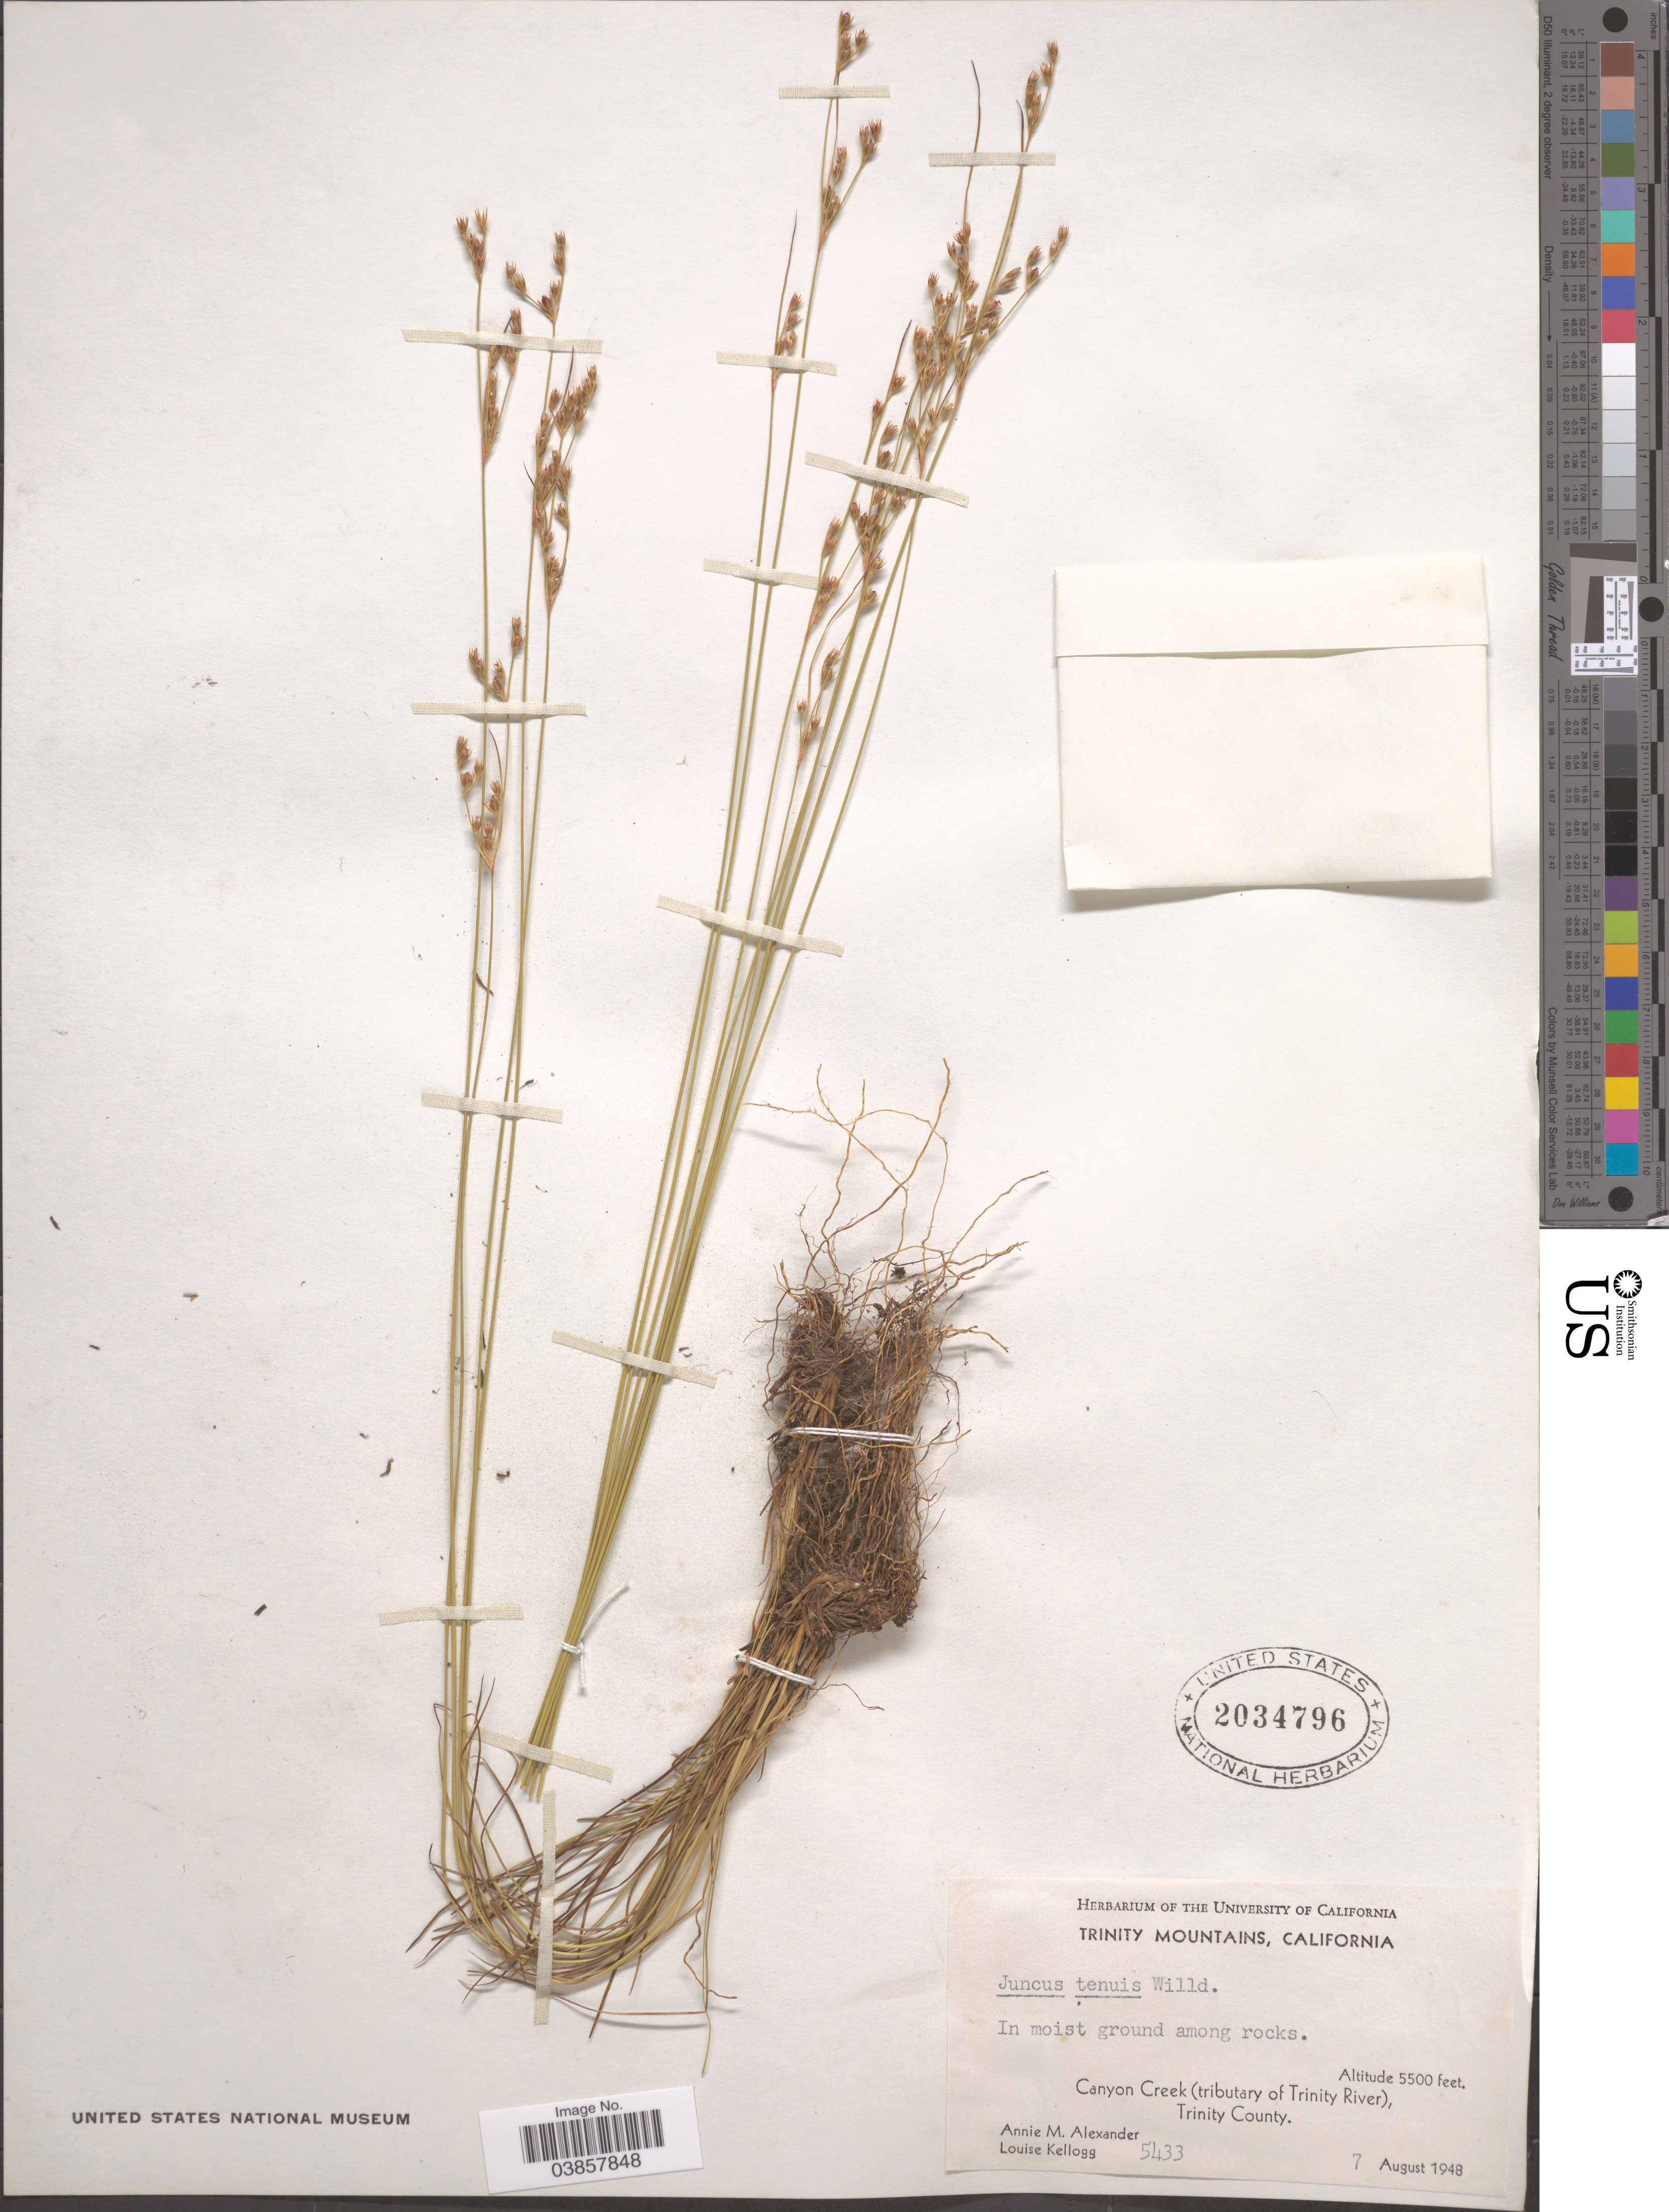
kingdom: Plantae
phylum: Tracheophyta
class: Liliopsida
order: Poales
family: Juncaceae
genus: Juncus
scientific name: Juncus tenuis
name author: Willd.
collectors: A. M. Alexander & L. Kellogg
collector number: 5433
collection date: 1948-08-07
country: United States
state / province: California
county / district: Trinity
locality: Trinity Mountains. In moist ground among rocks. Canyon Creek (tributary of Trinity River), Trinity County.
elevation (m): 1676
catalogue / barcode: US 2034796